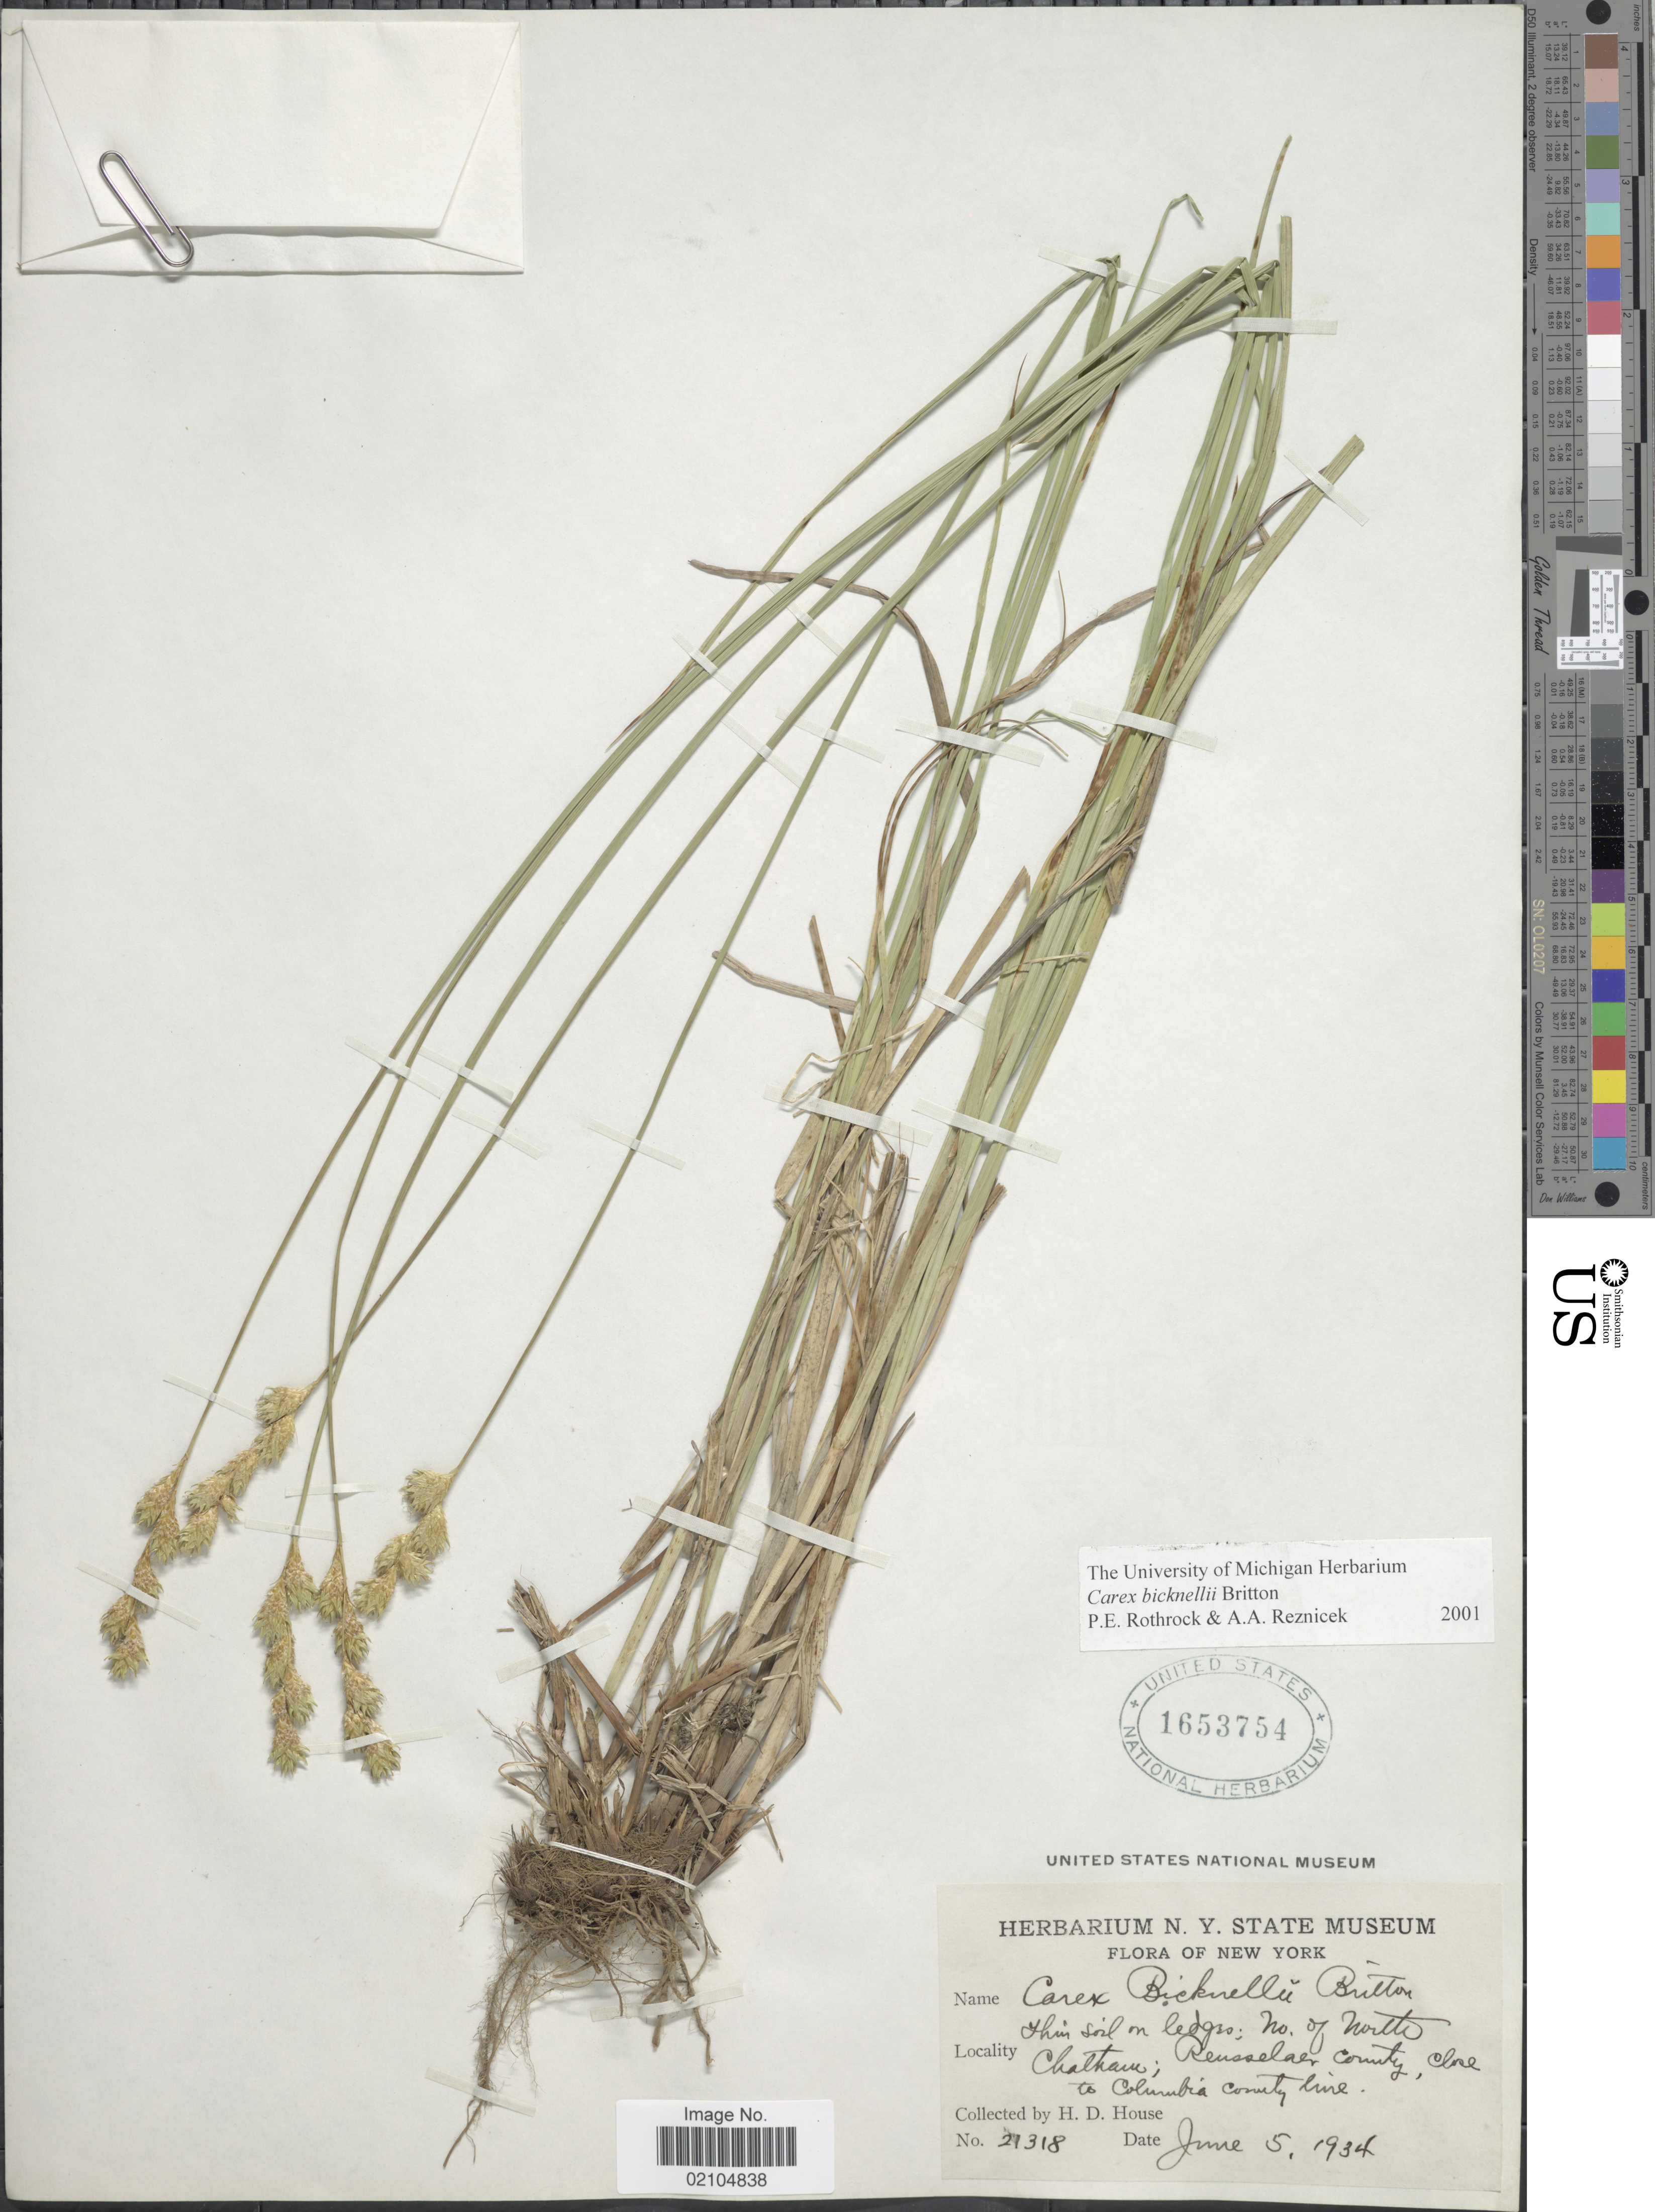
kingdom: Plantae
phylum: Tracheophyta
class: Liliopsida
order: Poales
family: Cyperaceae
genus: Carex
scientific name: Carex bicknellii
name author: Britton & A. Br.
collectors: H. D. House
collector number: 21318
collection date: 1934-06-05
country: United States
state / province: New York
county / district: Columbia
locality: No. of North Chatham; Rensselaer County, close to Columbia county line.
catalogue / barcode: US 1653754